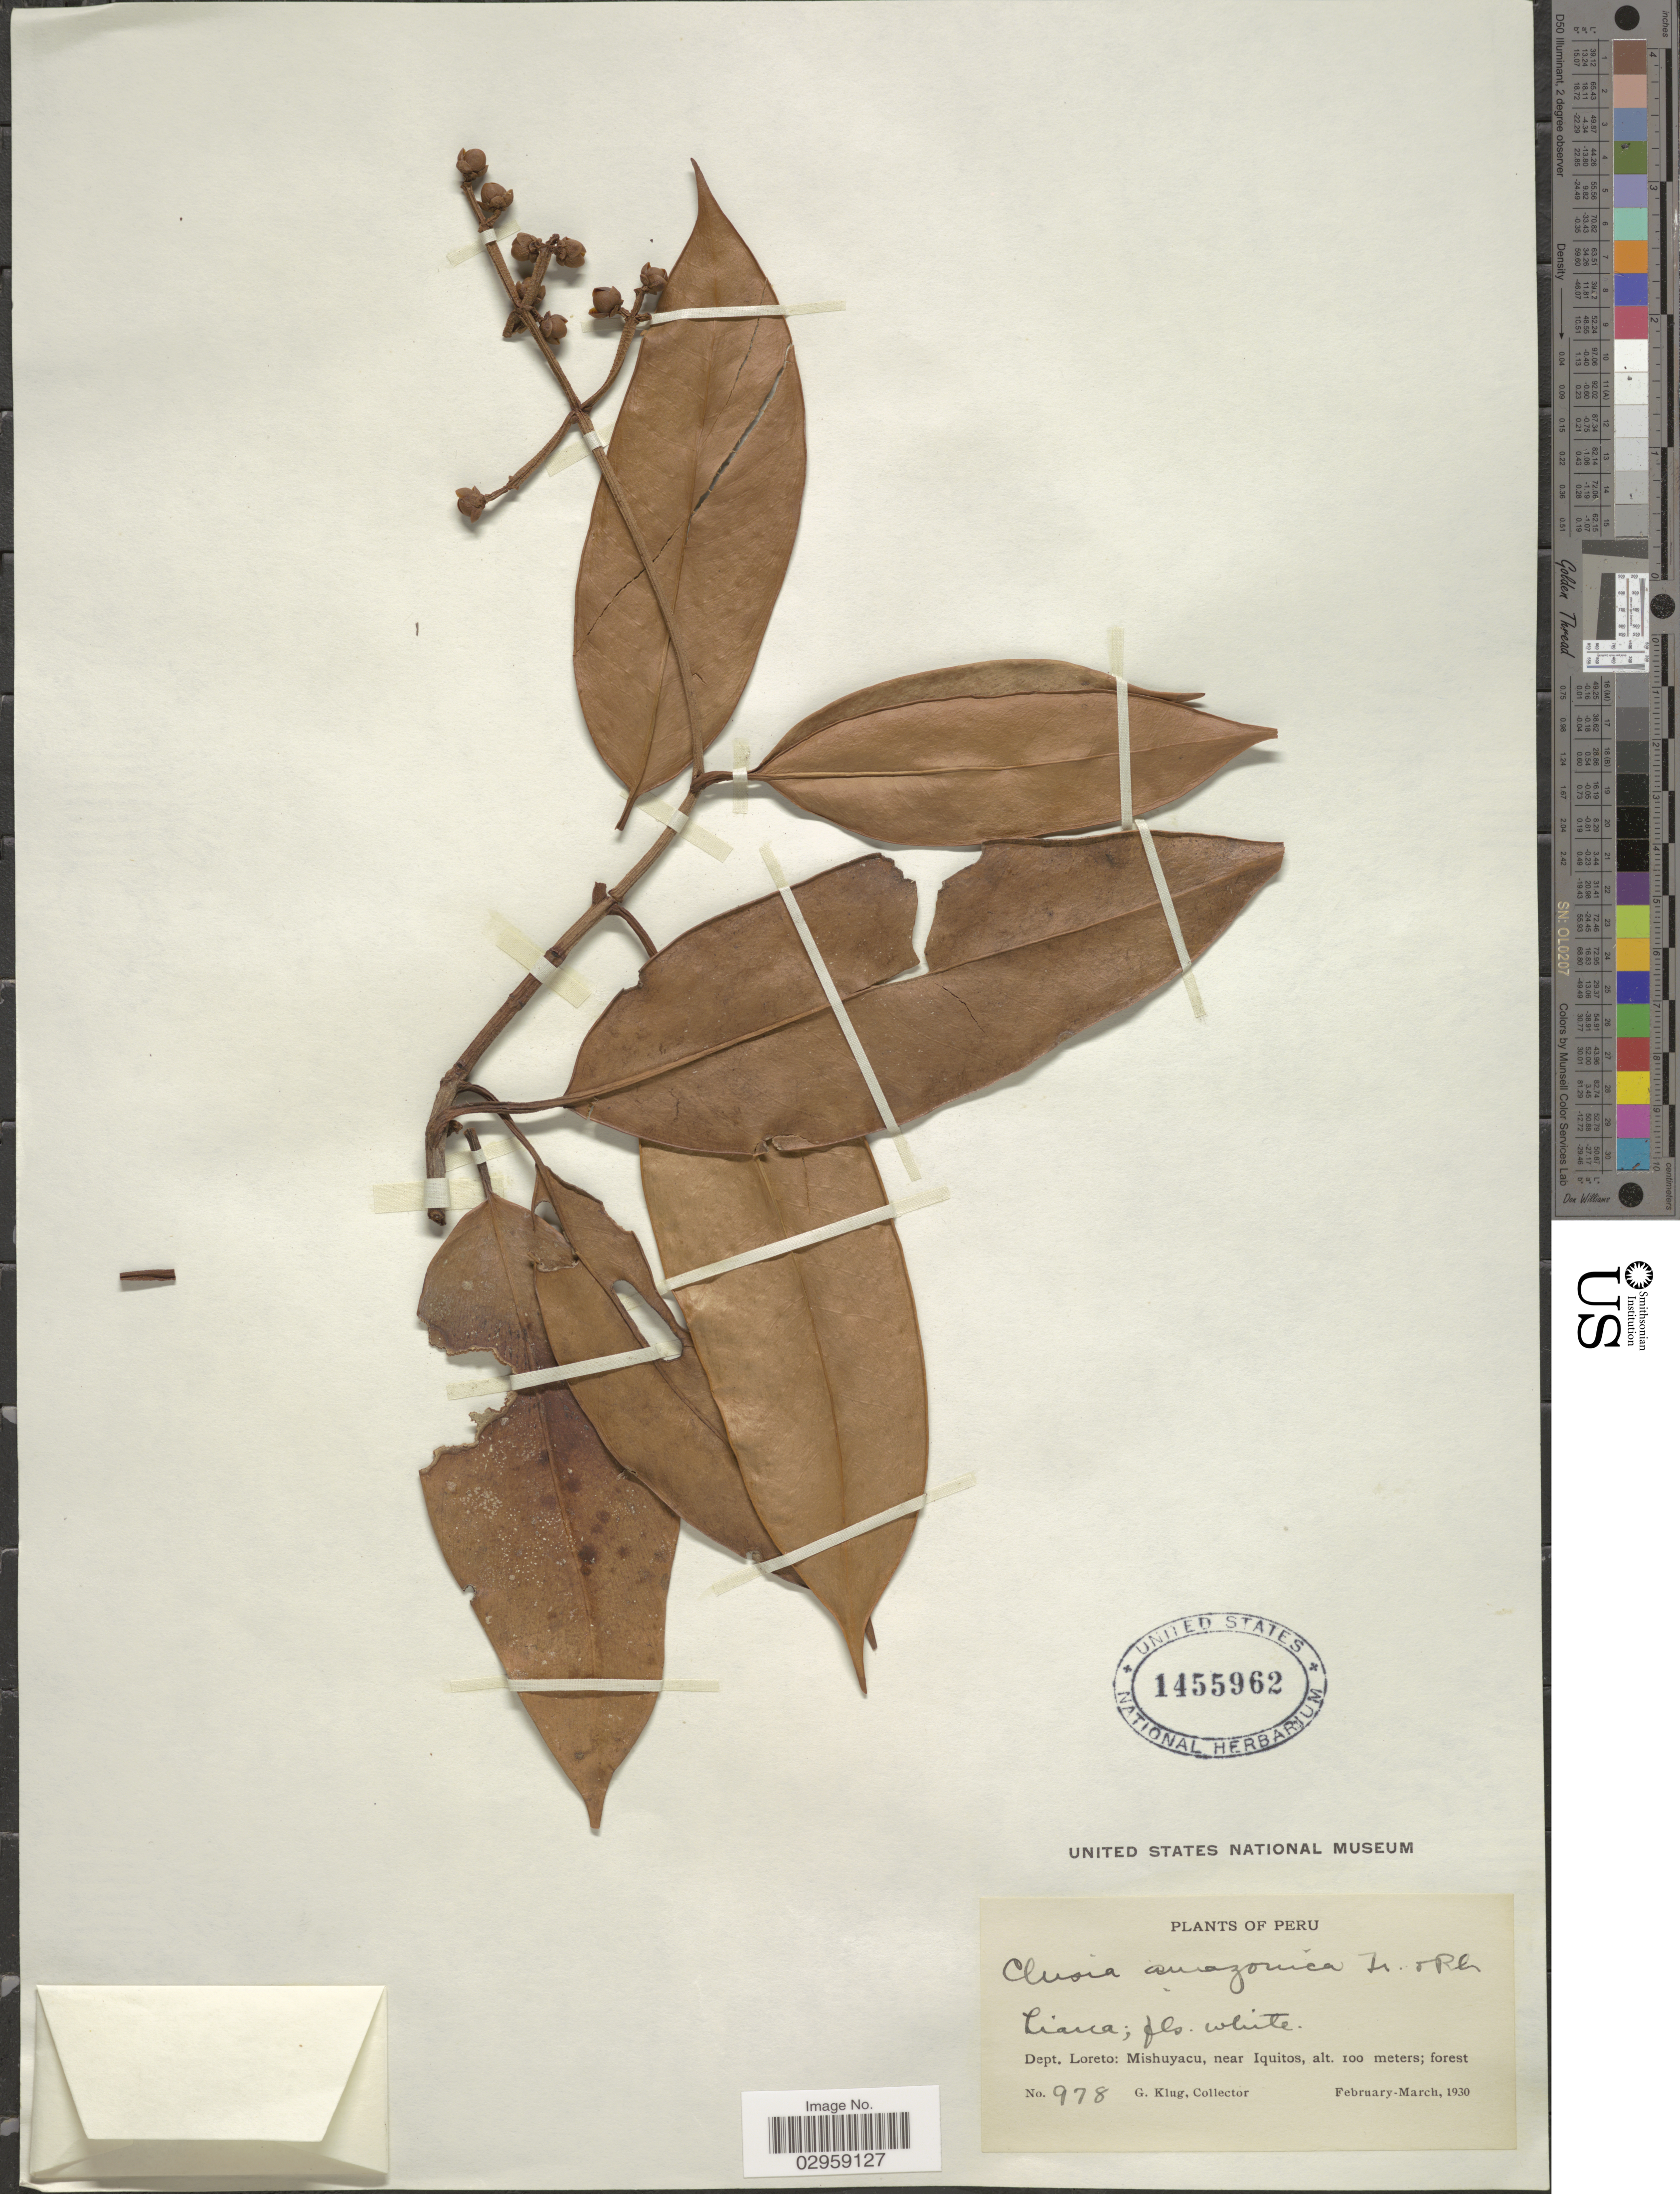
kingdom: Plantae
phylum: Tracheophyta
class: Magnoliopsida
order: Malpighiales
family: Clusiaceae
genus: Clusia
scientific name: Clusia amazonica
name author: Planch. & Triana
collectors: G. Klug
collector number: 978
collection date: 1930-02/1930-03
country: Peru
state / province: Loreto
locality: Dept. Loreto: Mishuyacu, near Iquitos.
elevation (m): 100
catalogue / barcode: US 1455962